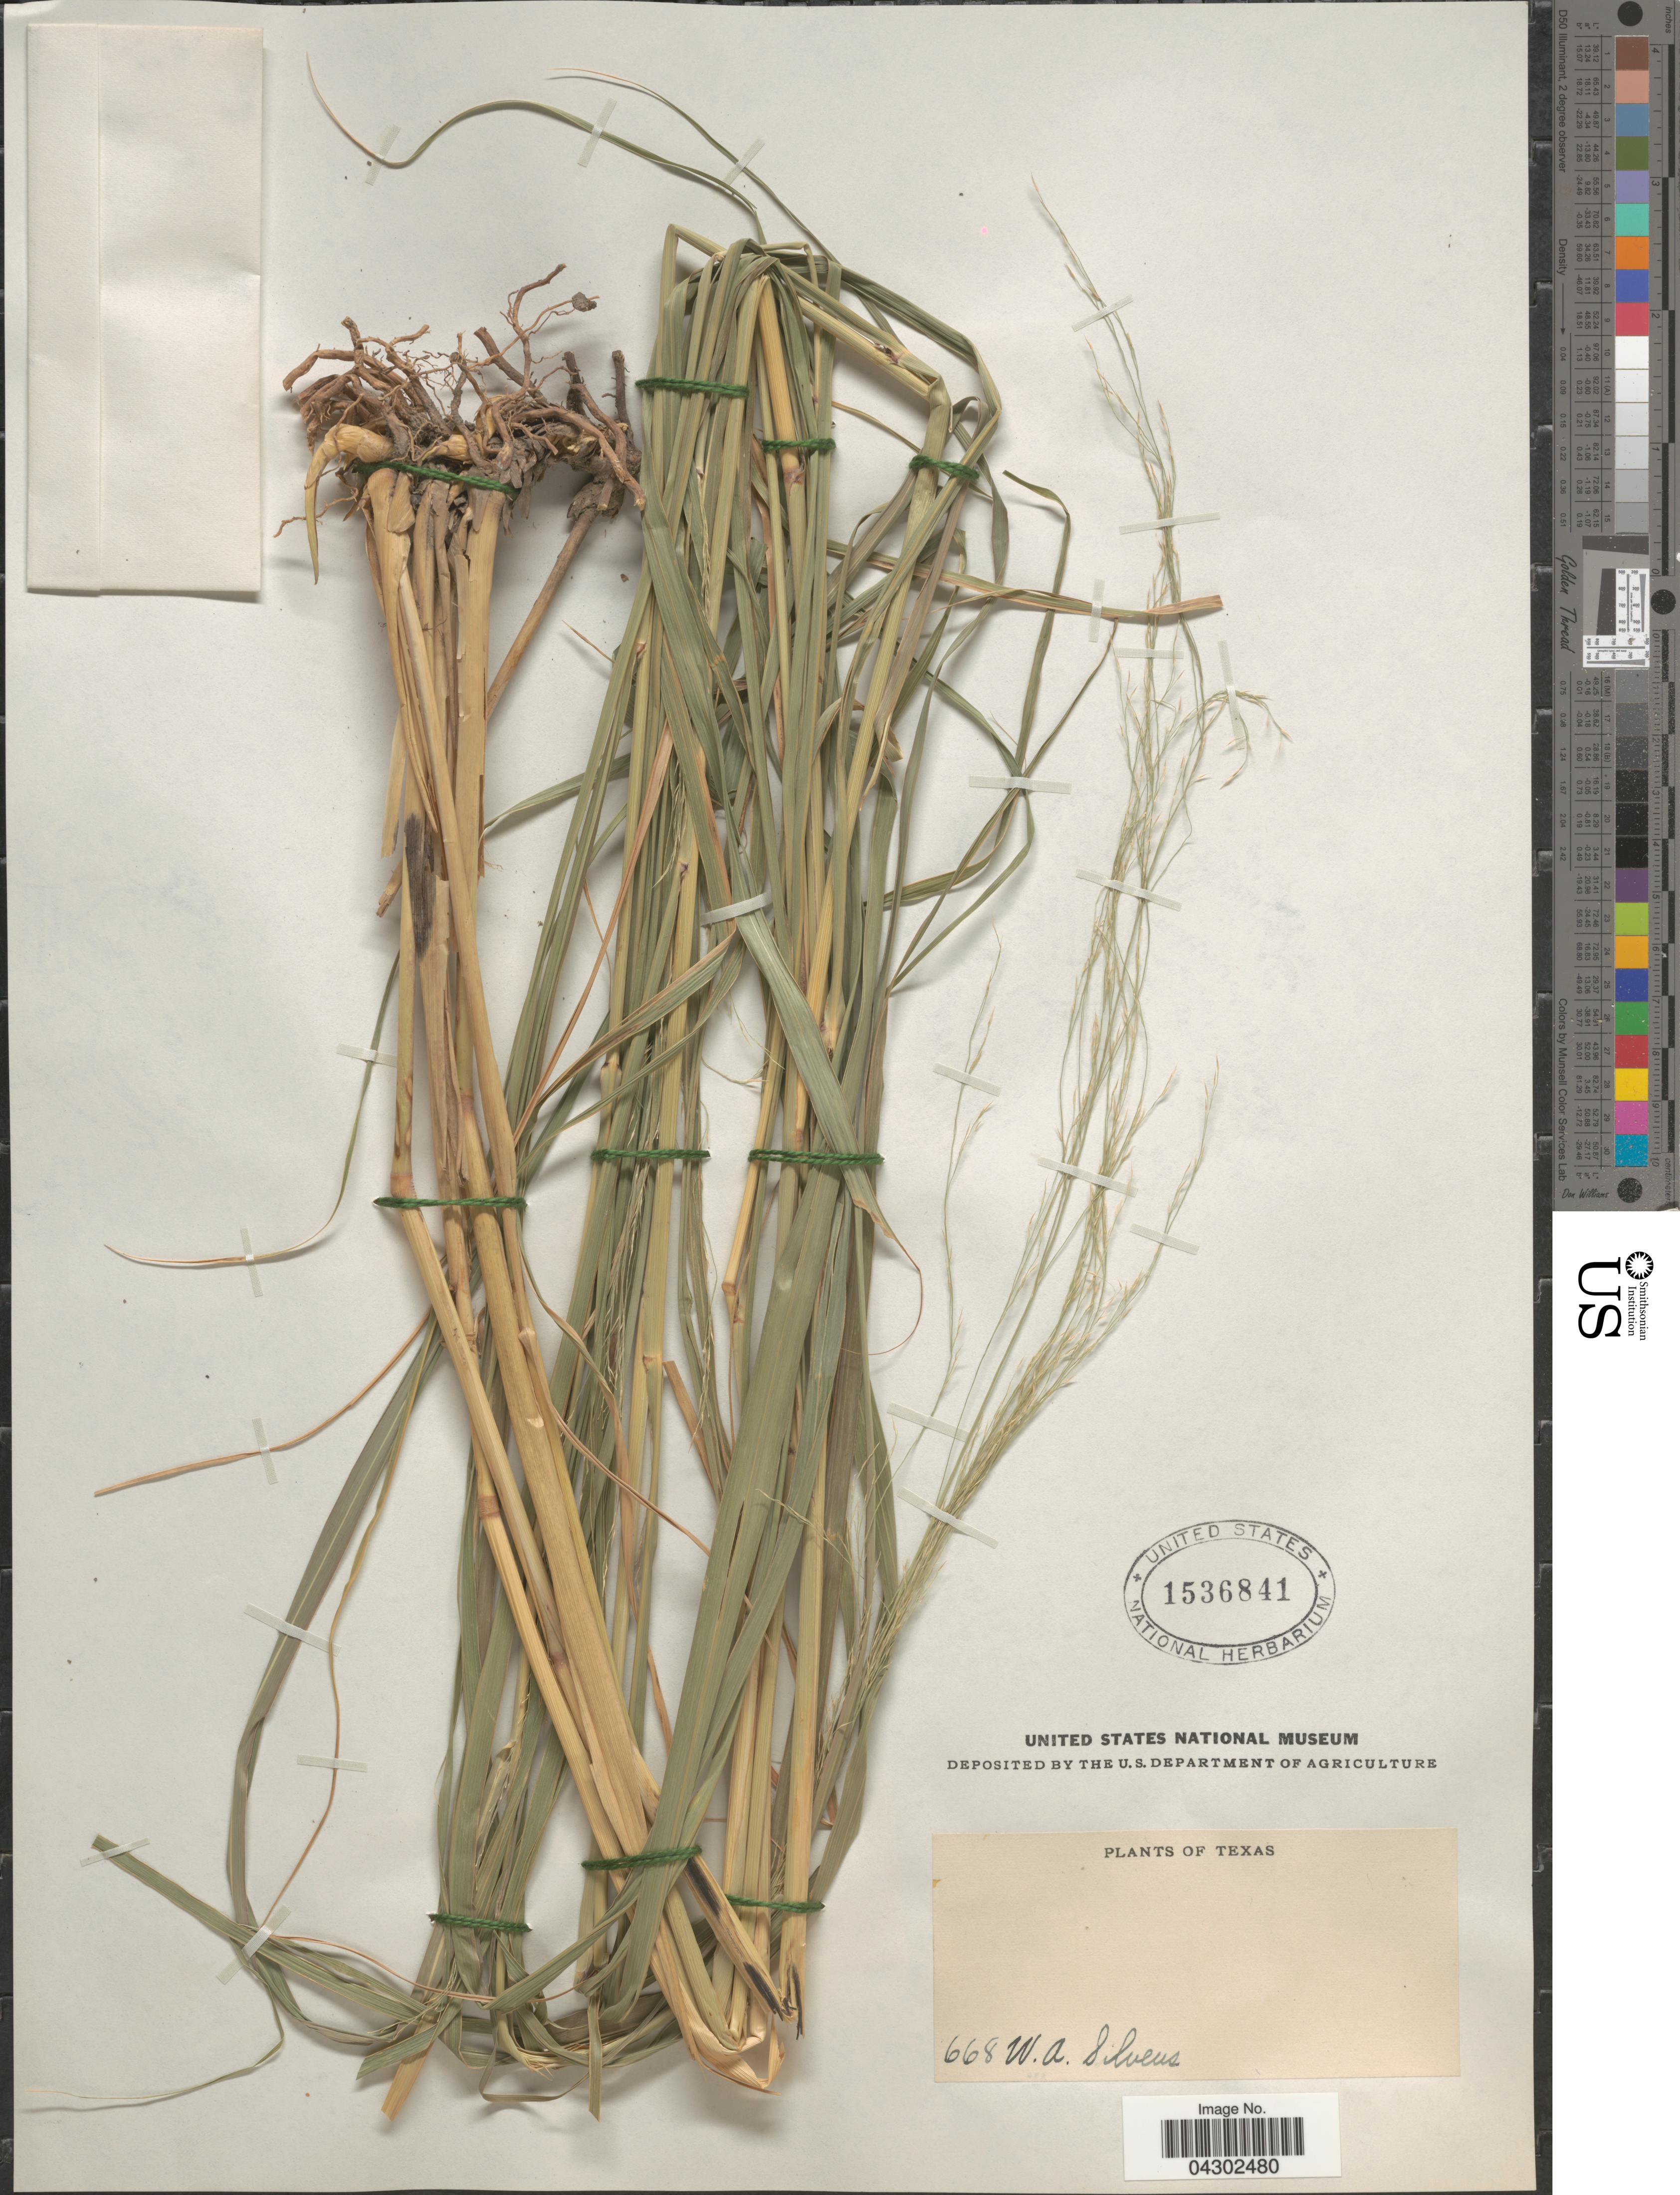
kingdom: Plantae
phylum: Tracheophyta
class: Liliopsida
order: Poales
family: Poaceae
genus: Panicum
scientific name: Panicum virgatum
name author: L.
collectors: W. Silveus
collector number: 668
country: United States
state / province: Texas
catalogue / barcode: US 1536841